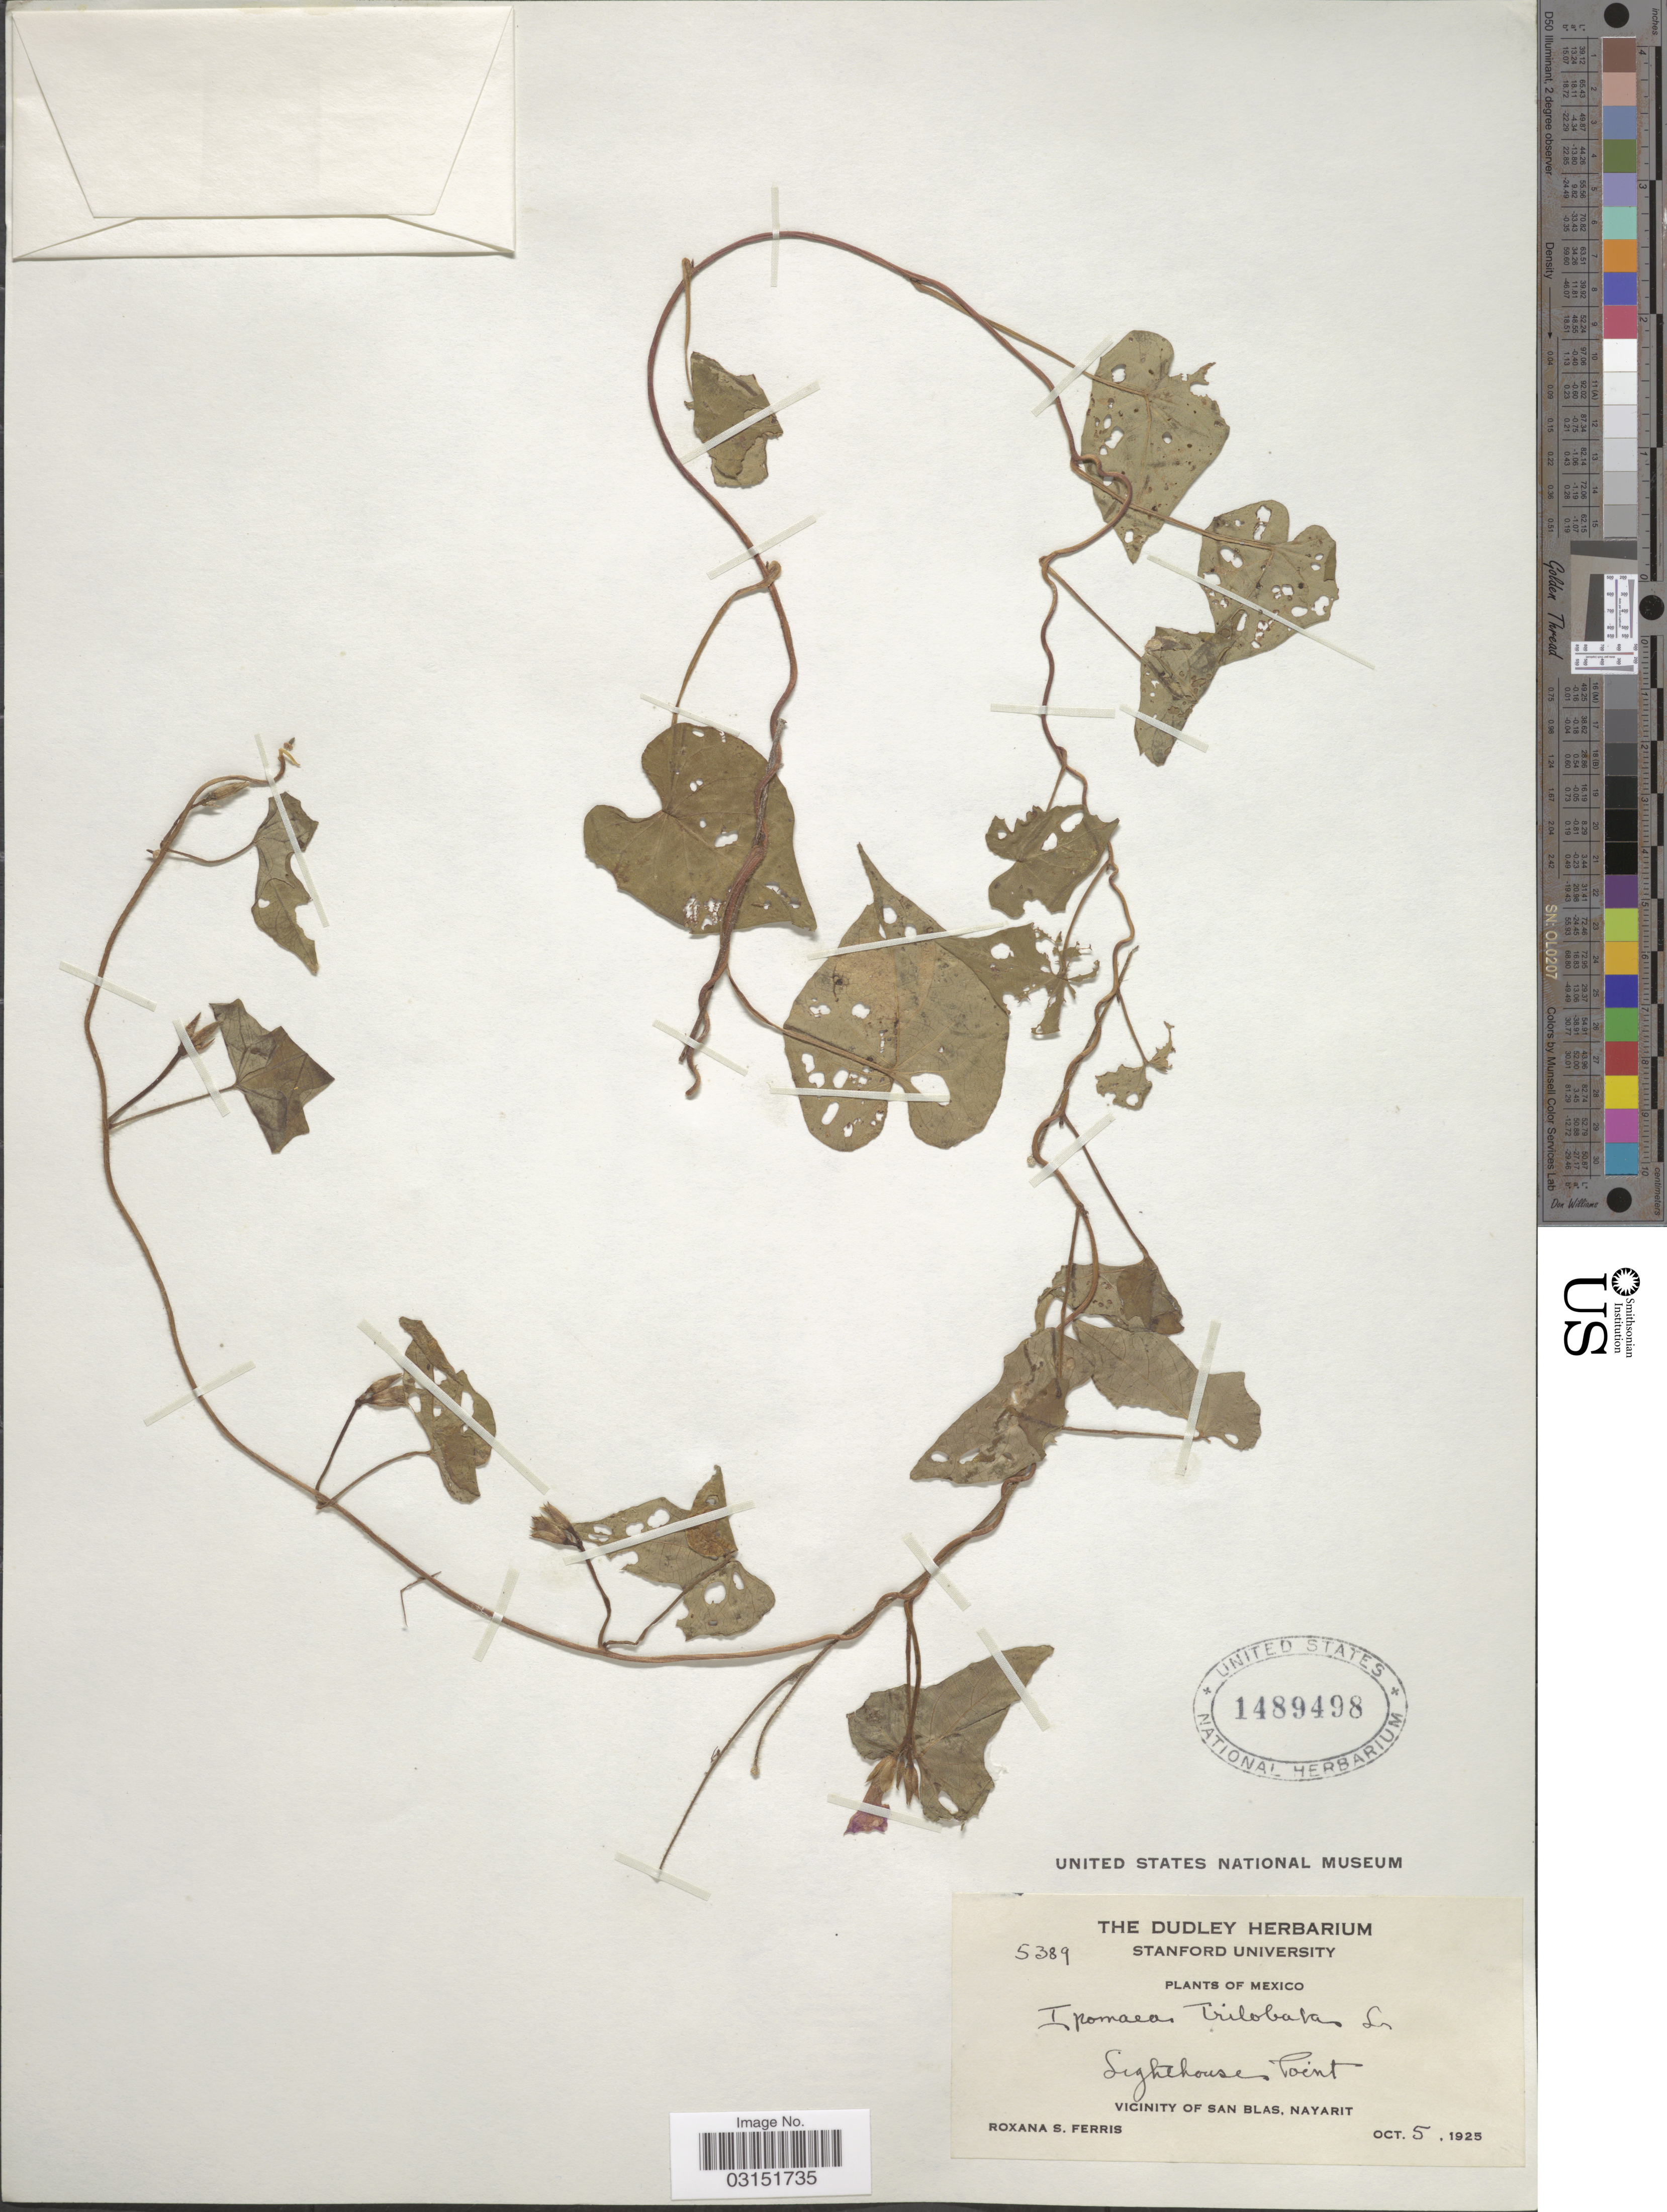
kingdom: Plantae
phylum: Tracheophyta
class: Magnoliopsida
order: Solanales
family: Convolvulaceae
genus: Ipomoea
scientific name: Ipomoea triloba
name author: L.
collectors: R. S. Ferris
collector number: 5389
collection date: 1925-10-05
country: Mexico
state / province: Nayarit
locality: Lighthouse Point. Vicinity of San Blas.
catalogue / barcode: US 1489498